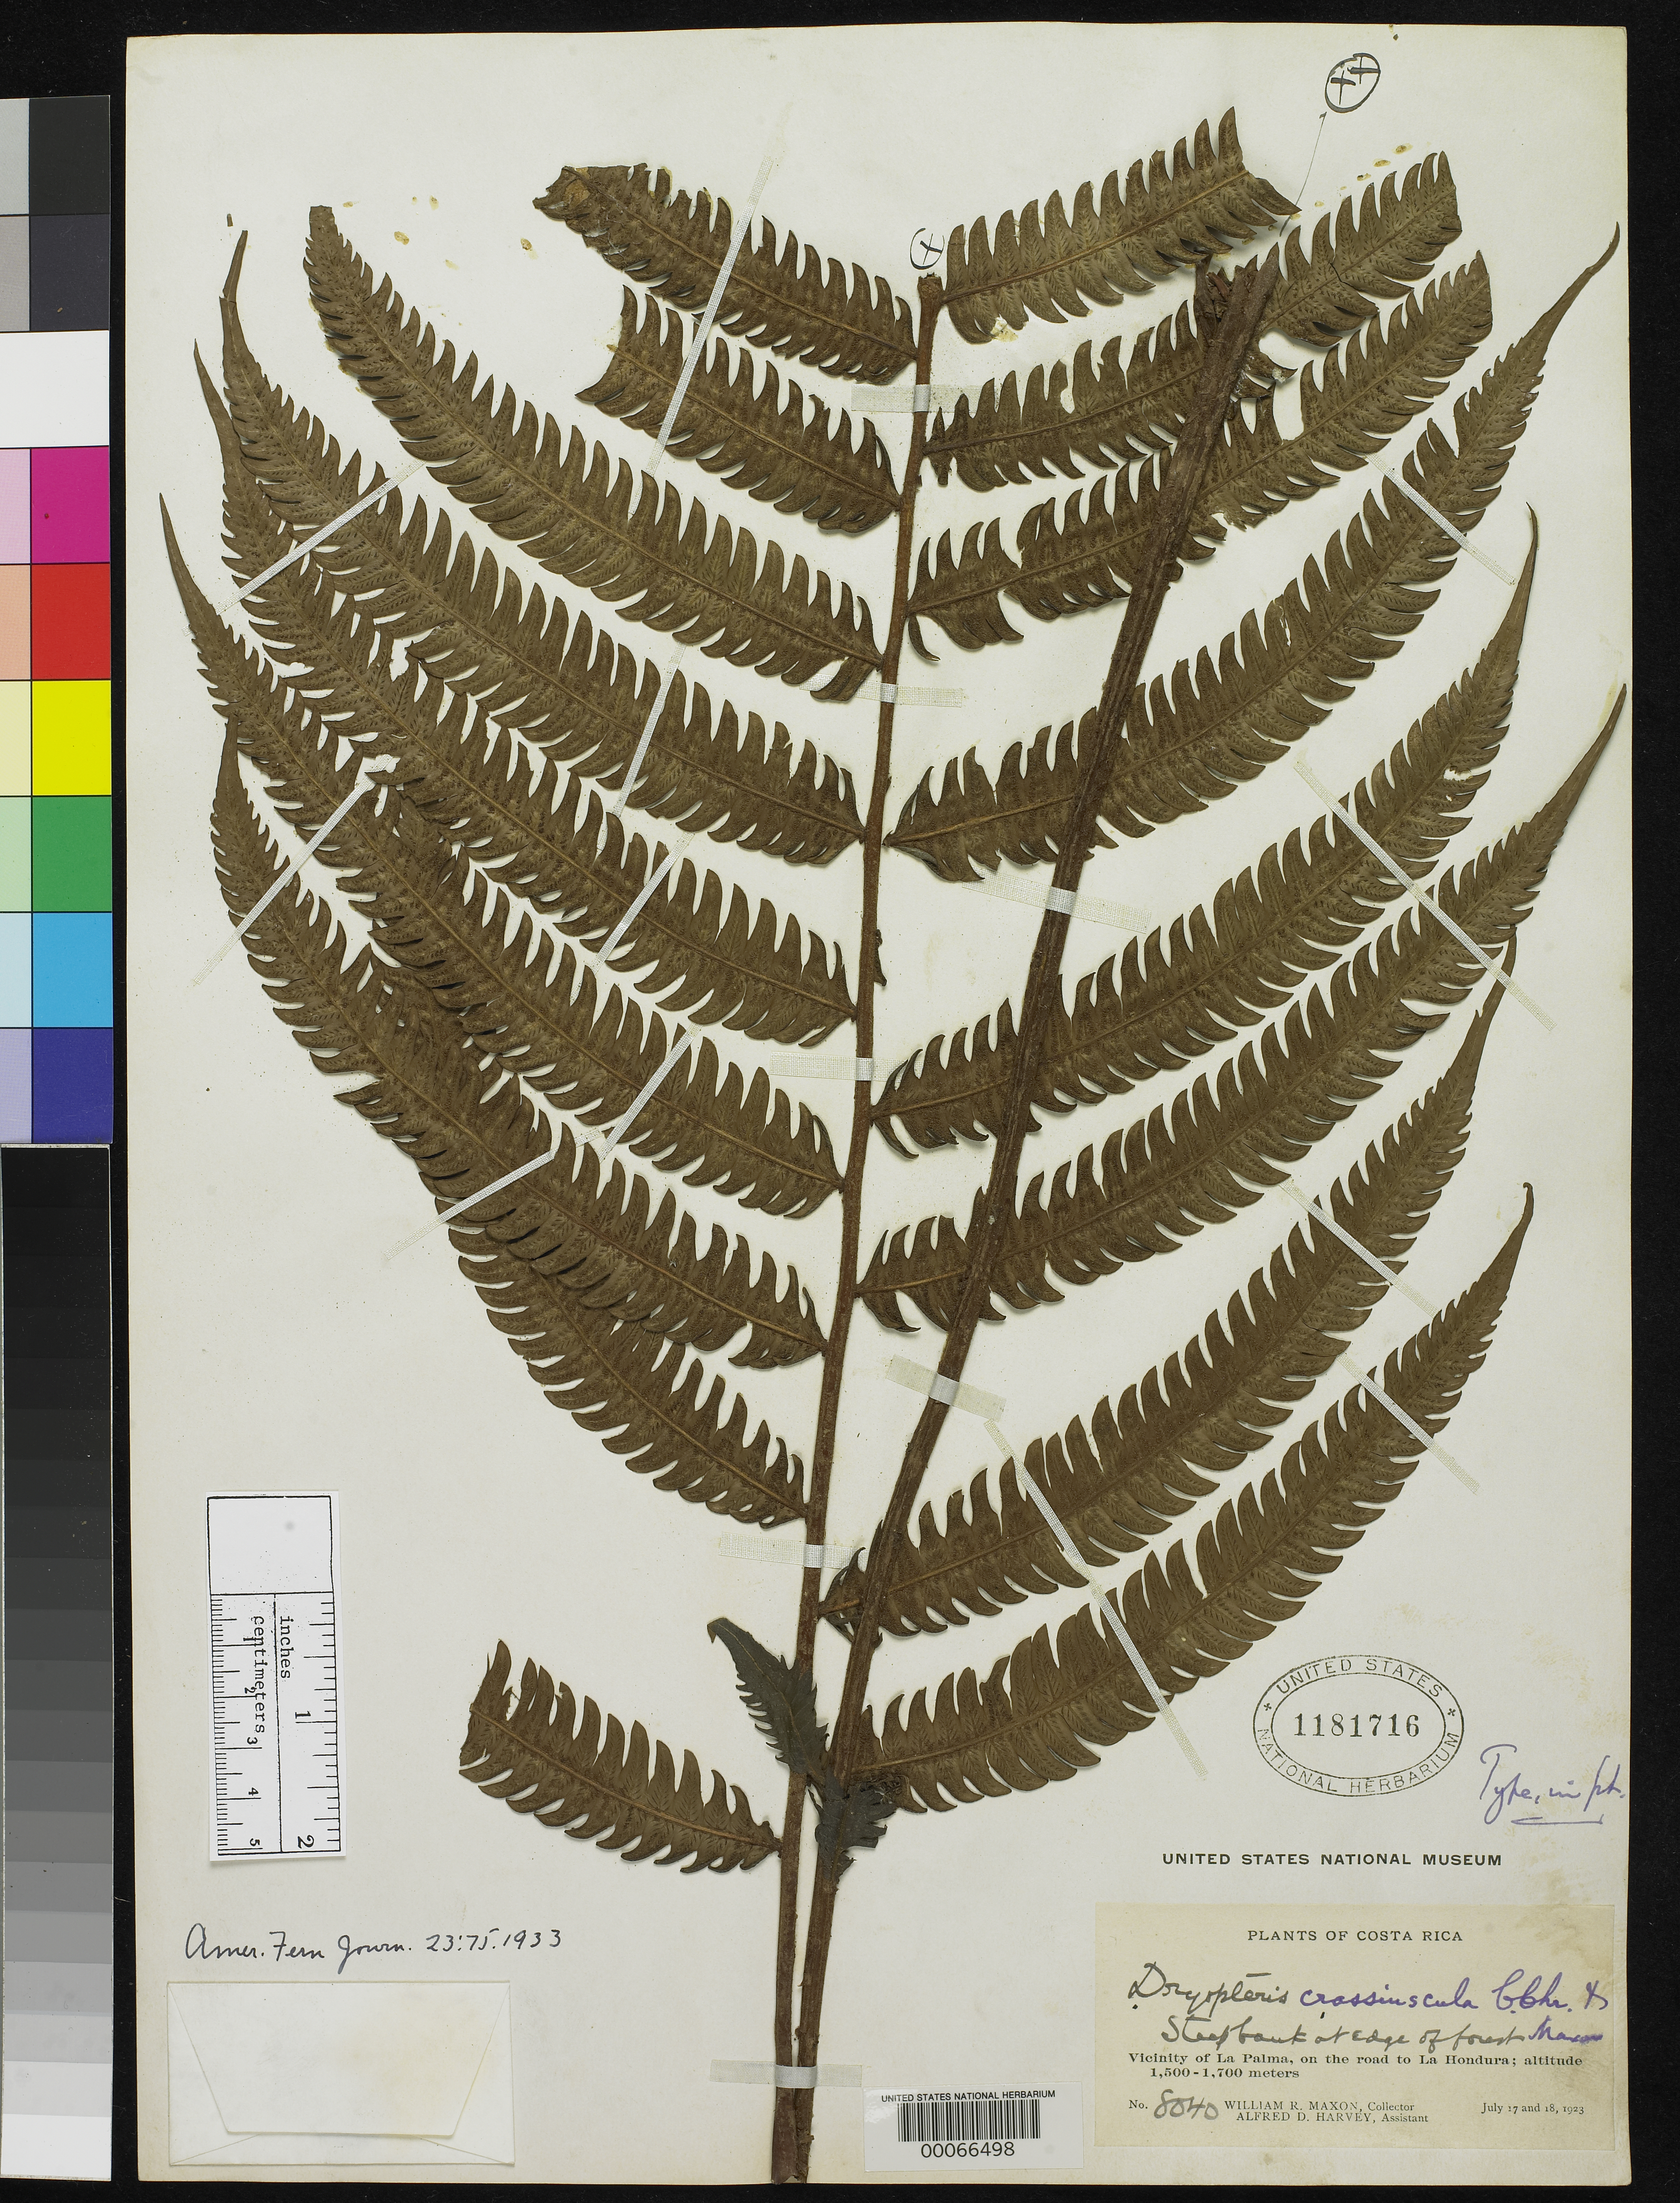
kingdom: Plantae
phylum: Tracheophyta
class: Polypodiopsida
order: Polypodiales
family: Dryopteridaceae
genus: Dryopteris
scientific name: Dryopteris crassiuscula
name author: C. Chr. & Maxon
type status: Holotype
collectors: W. R. Maxon & A. D. Harvey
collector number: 8040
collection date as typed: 17 Jul 1923 to 18 Jul 1928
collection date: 1923-07-17/1928-07-18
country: Costa Rica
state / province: San José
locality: Vicinity of La Palma, on road to La Hondura.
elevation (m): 1500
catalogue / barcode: US 1181716